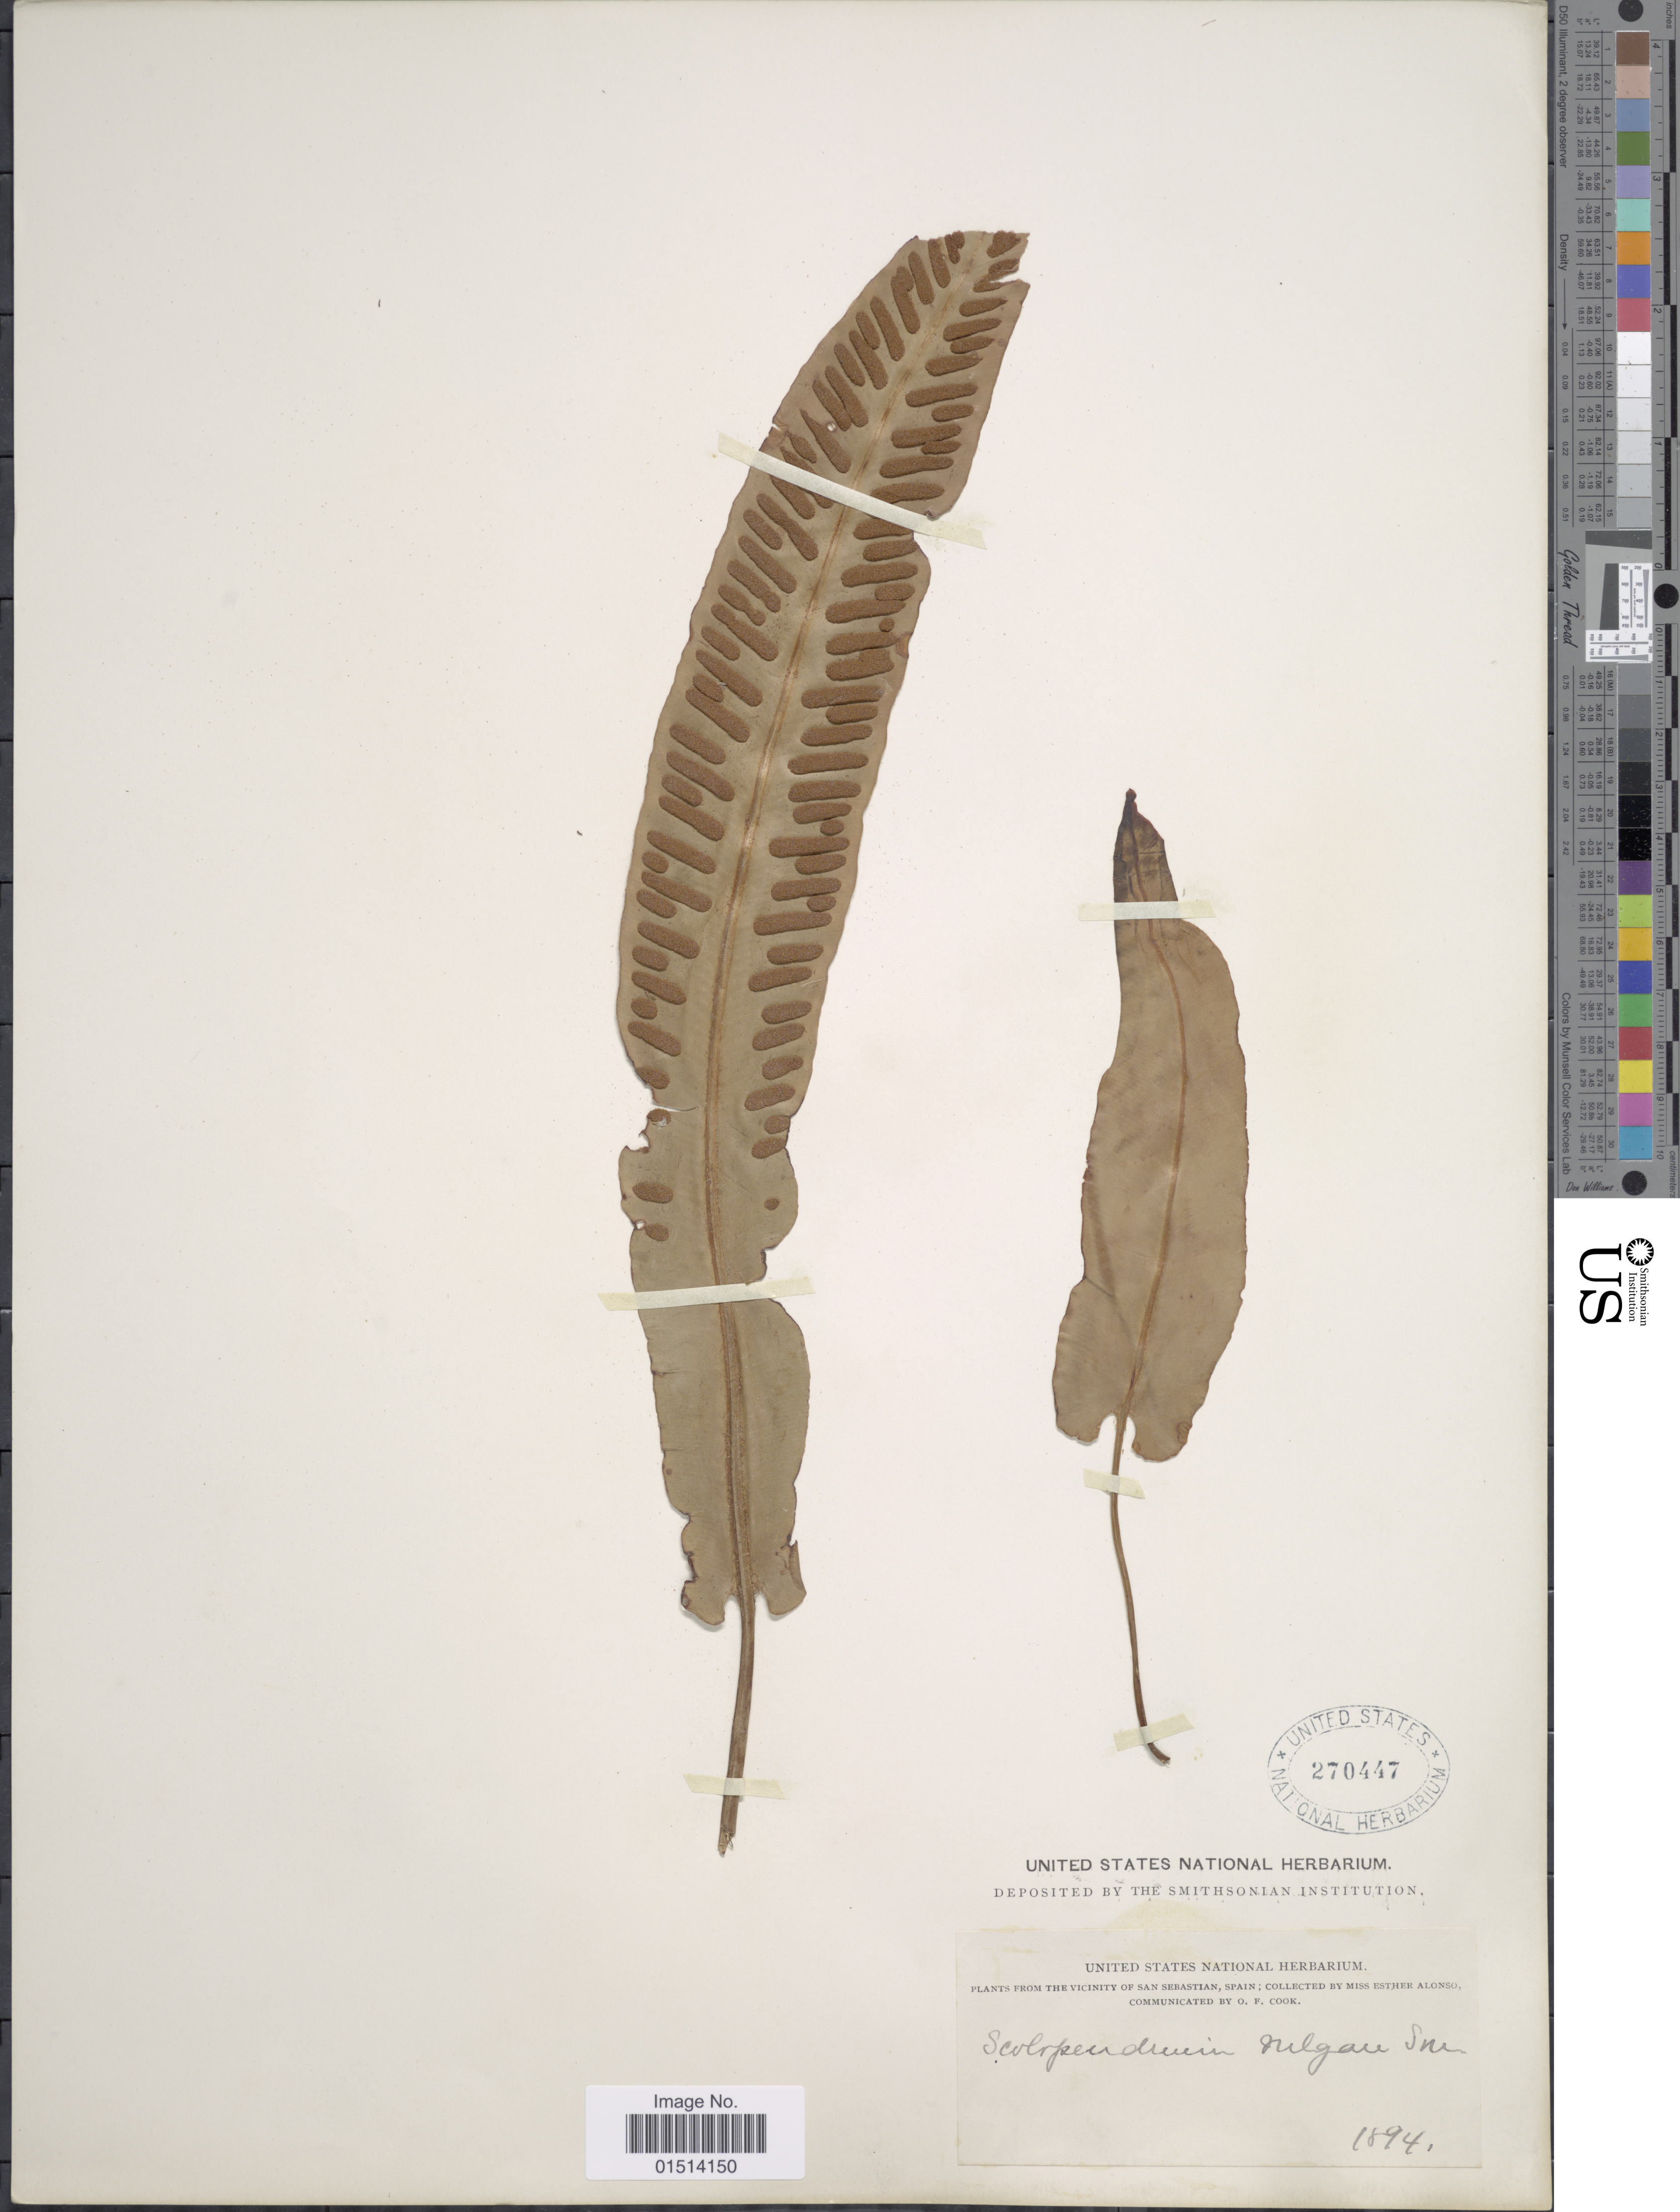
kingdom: Plantae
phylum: Tracheophyta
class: Polypodiopsida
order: Polypodiales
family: Aspleniaceae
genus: Asplenium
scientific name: Asplenium scolopendrium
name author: Sm.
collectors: E. Alonso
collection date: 1894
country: Spain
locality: San Sebastian, Spain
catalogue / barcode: US 270447